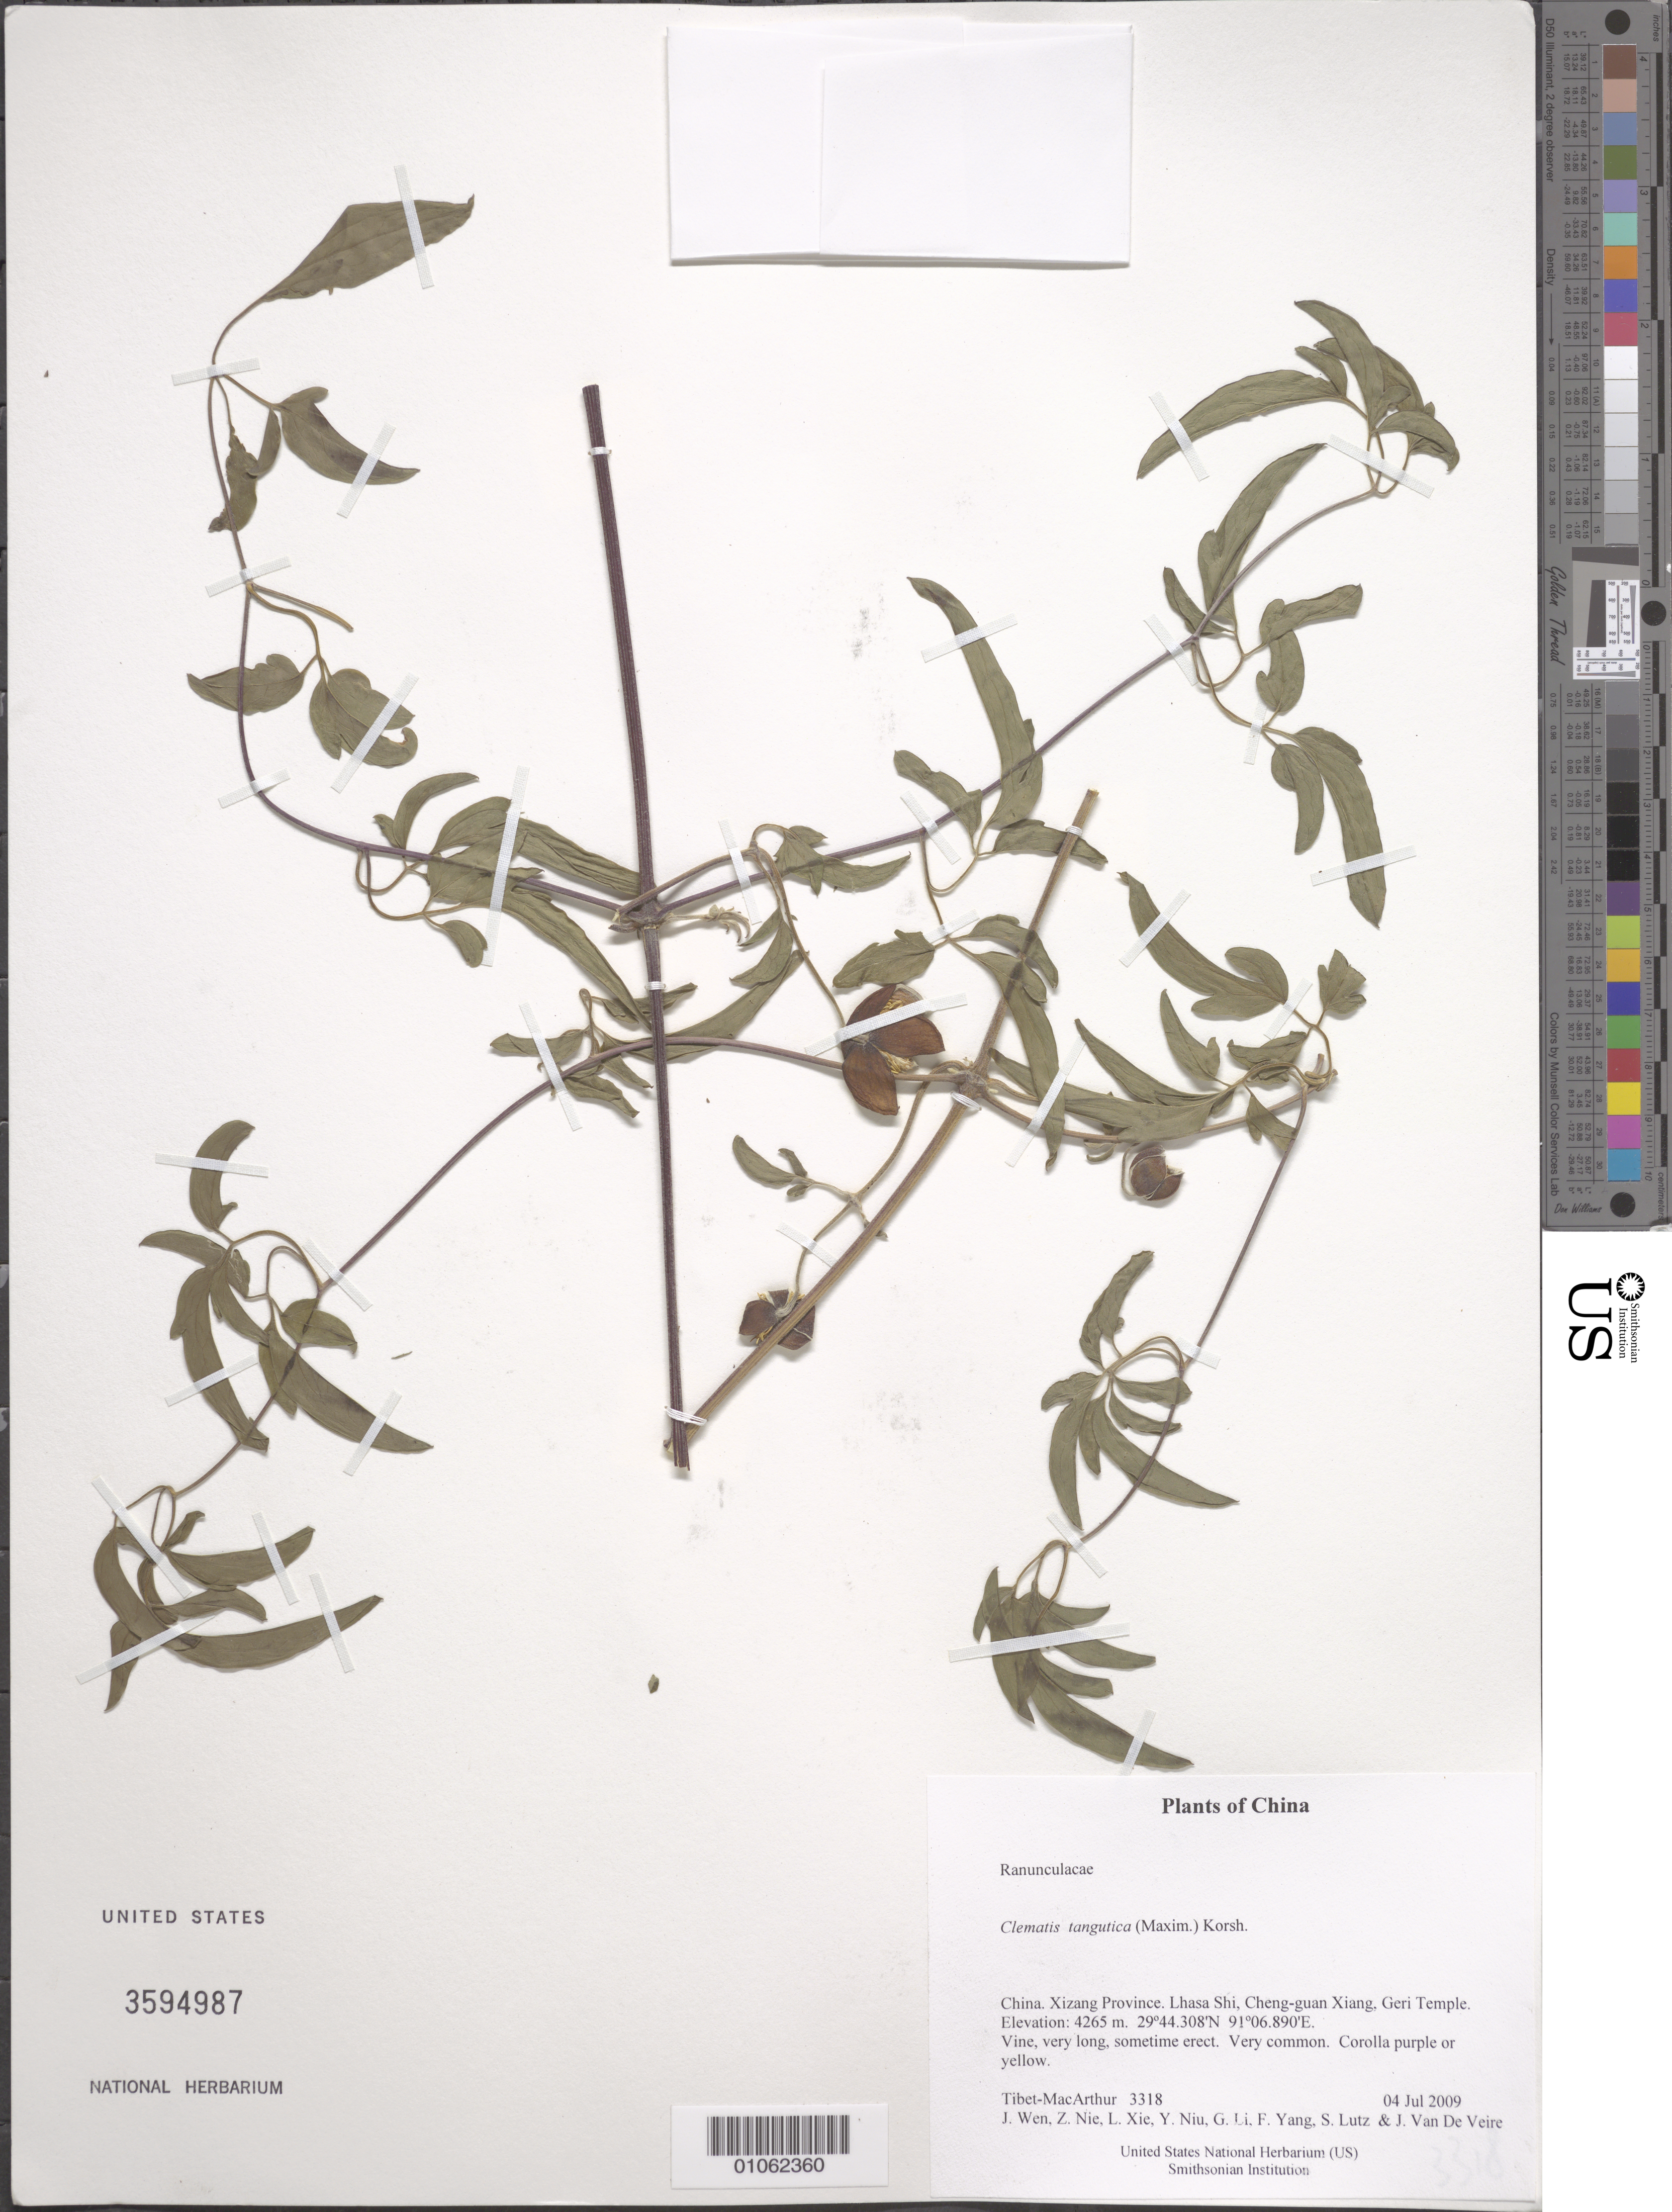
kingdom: Plantae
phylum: Tracheophyta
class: Magnoliopsida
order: Ranunculales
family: Ranunculaceae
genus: Clematis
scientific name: Clematis tangutica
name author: (Maxim.) Korsh.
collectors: Tibet-MacArthur, J. Wen, Z. Nie, L. Xie, Y. Niu, G. Li, F. Yang, S. Lutz & J. Van De Veire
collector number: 3318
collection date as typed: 04 Jul 2009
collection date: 2009-07-04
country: China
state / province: Xizang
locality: Lhasa Shi, Cheng-guan Xiang, Geri Temple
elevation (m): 4265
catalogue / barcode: US 3594987